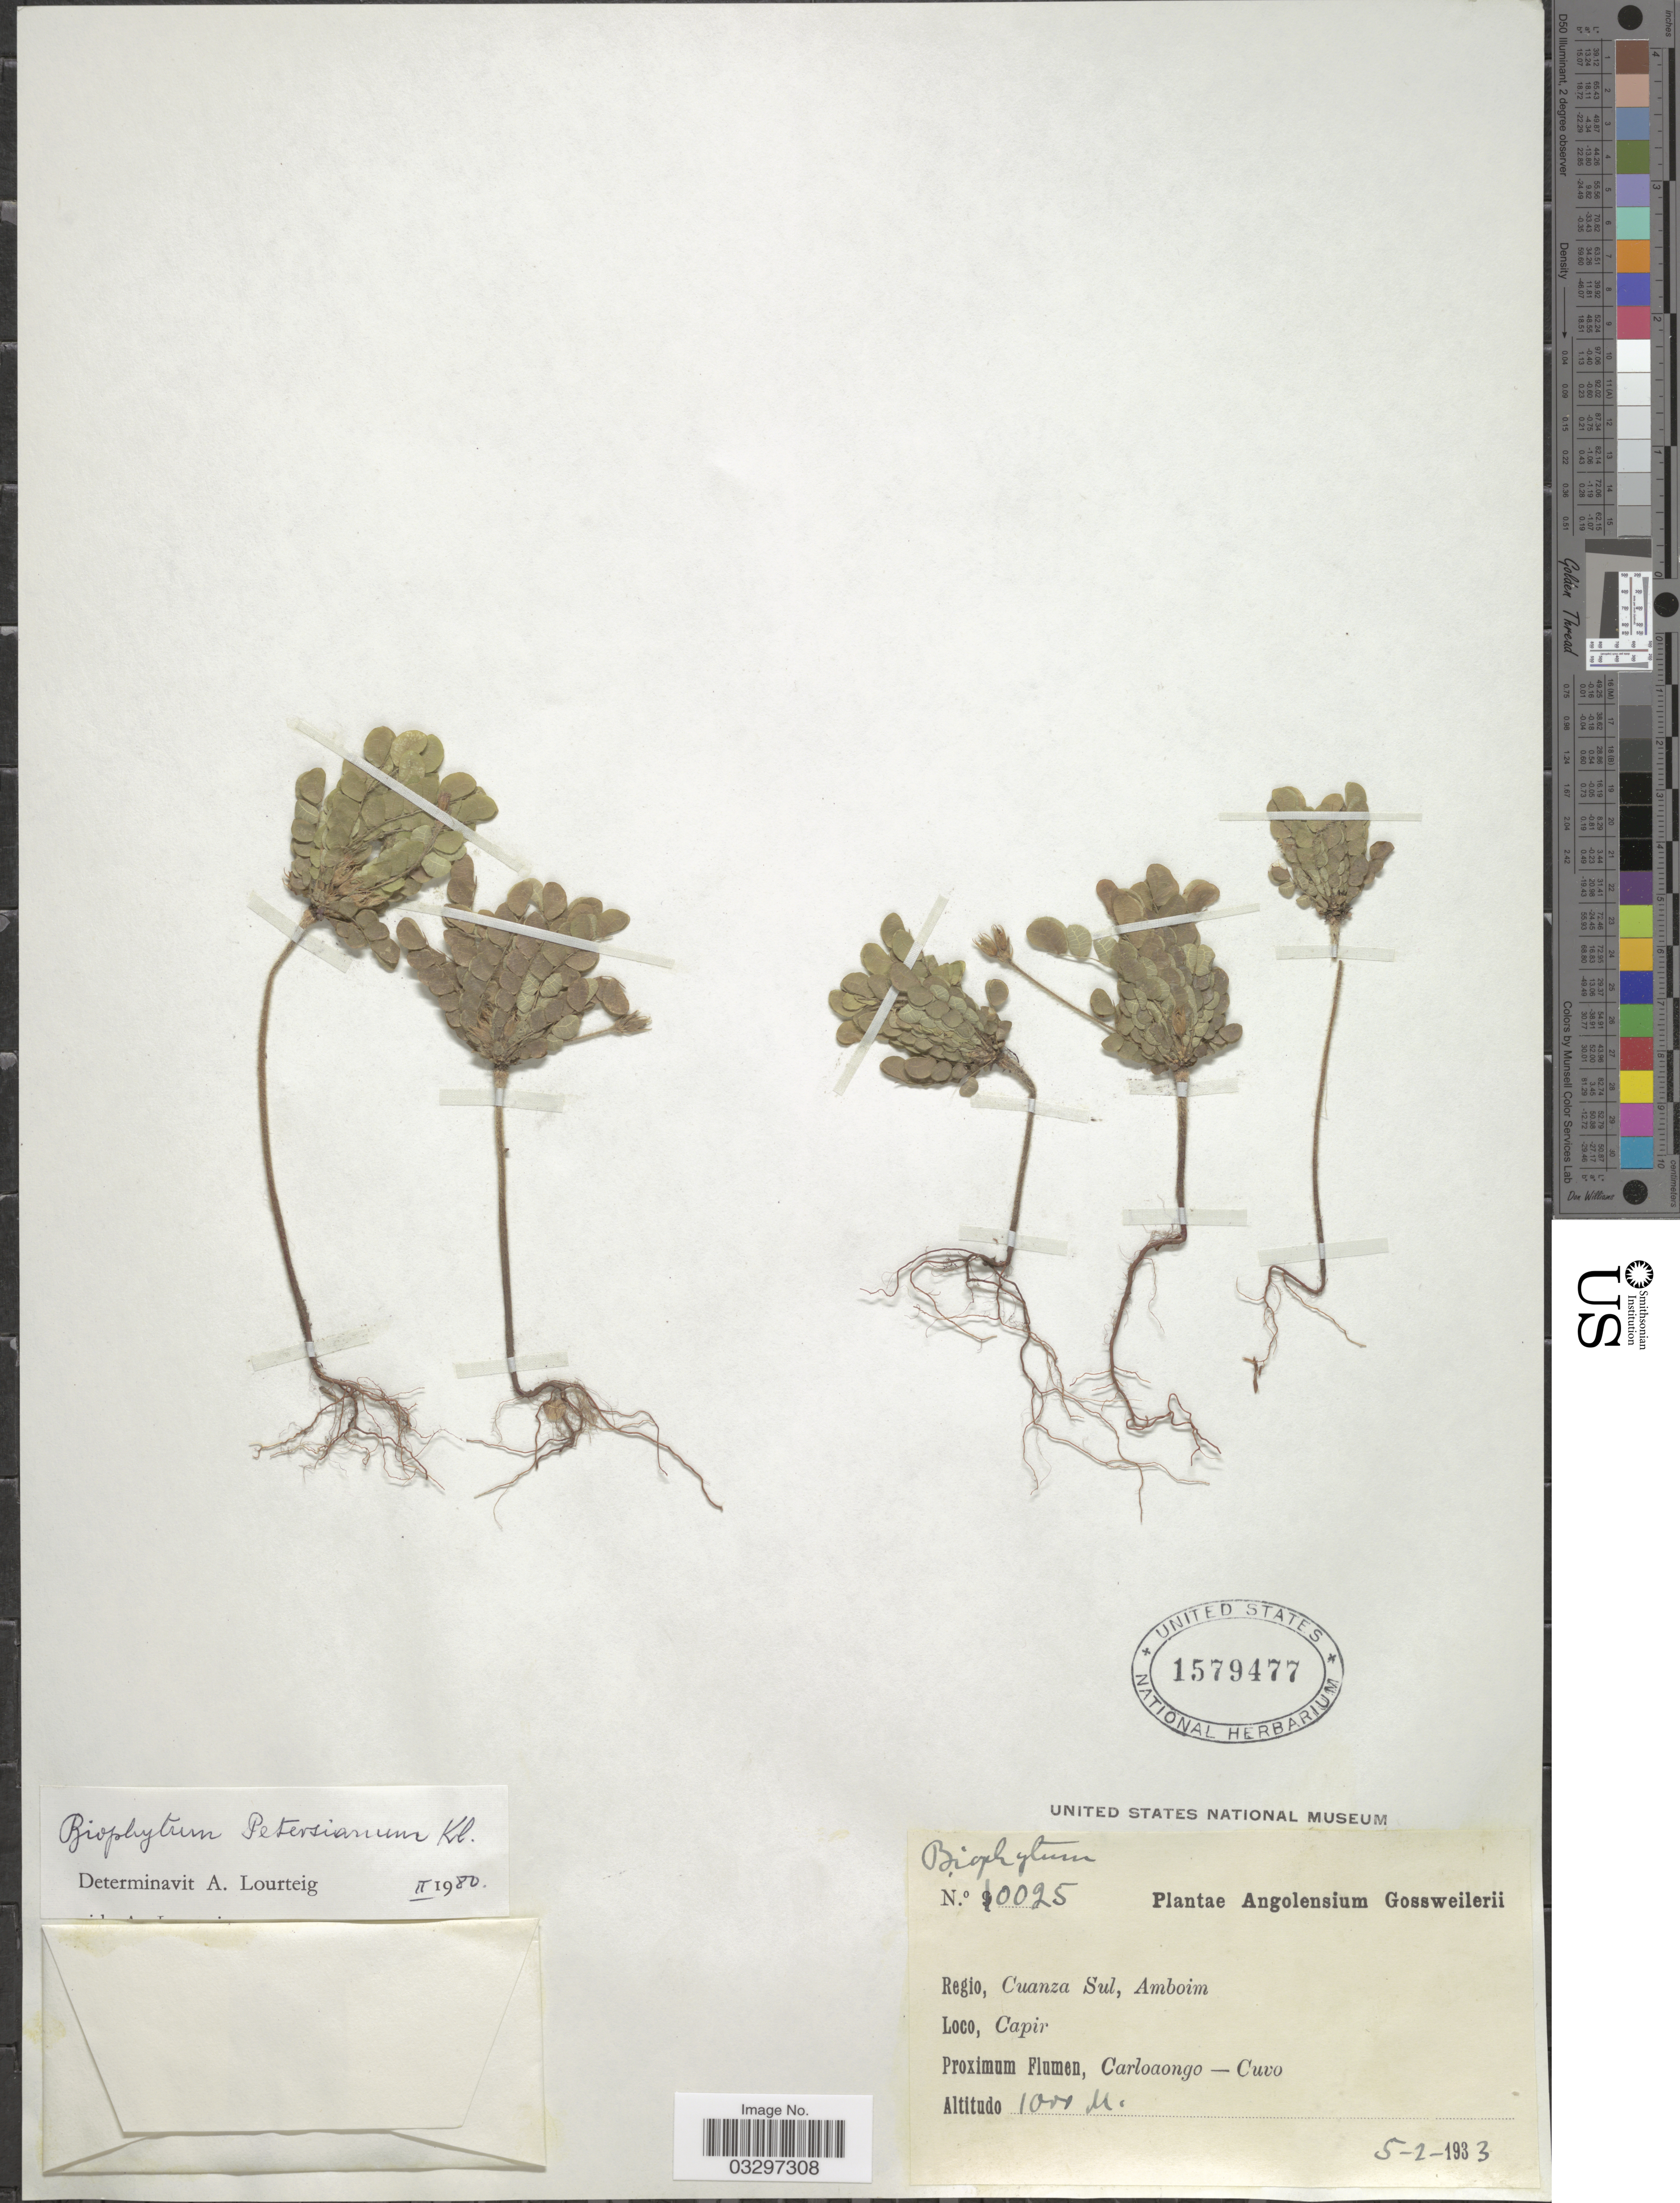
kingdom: Plantae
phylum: Tracheophyta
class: Magnoliopsida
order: Oxalidales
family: Oxalidaceae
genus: Biophytum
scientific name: Biophytum umbraculum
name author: Welw.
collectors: -. Gossweiler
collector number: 10025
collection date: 1933-02-05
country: Angola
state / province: Cuanza Sul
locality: Regio, Cuanza Sul, Amboim. Capir. Proximum Flumen, Carloaongo- Cuvo.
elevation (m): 1000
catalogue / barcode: US 1579477